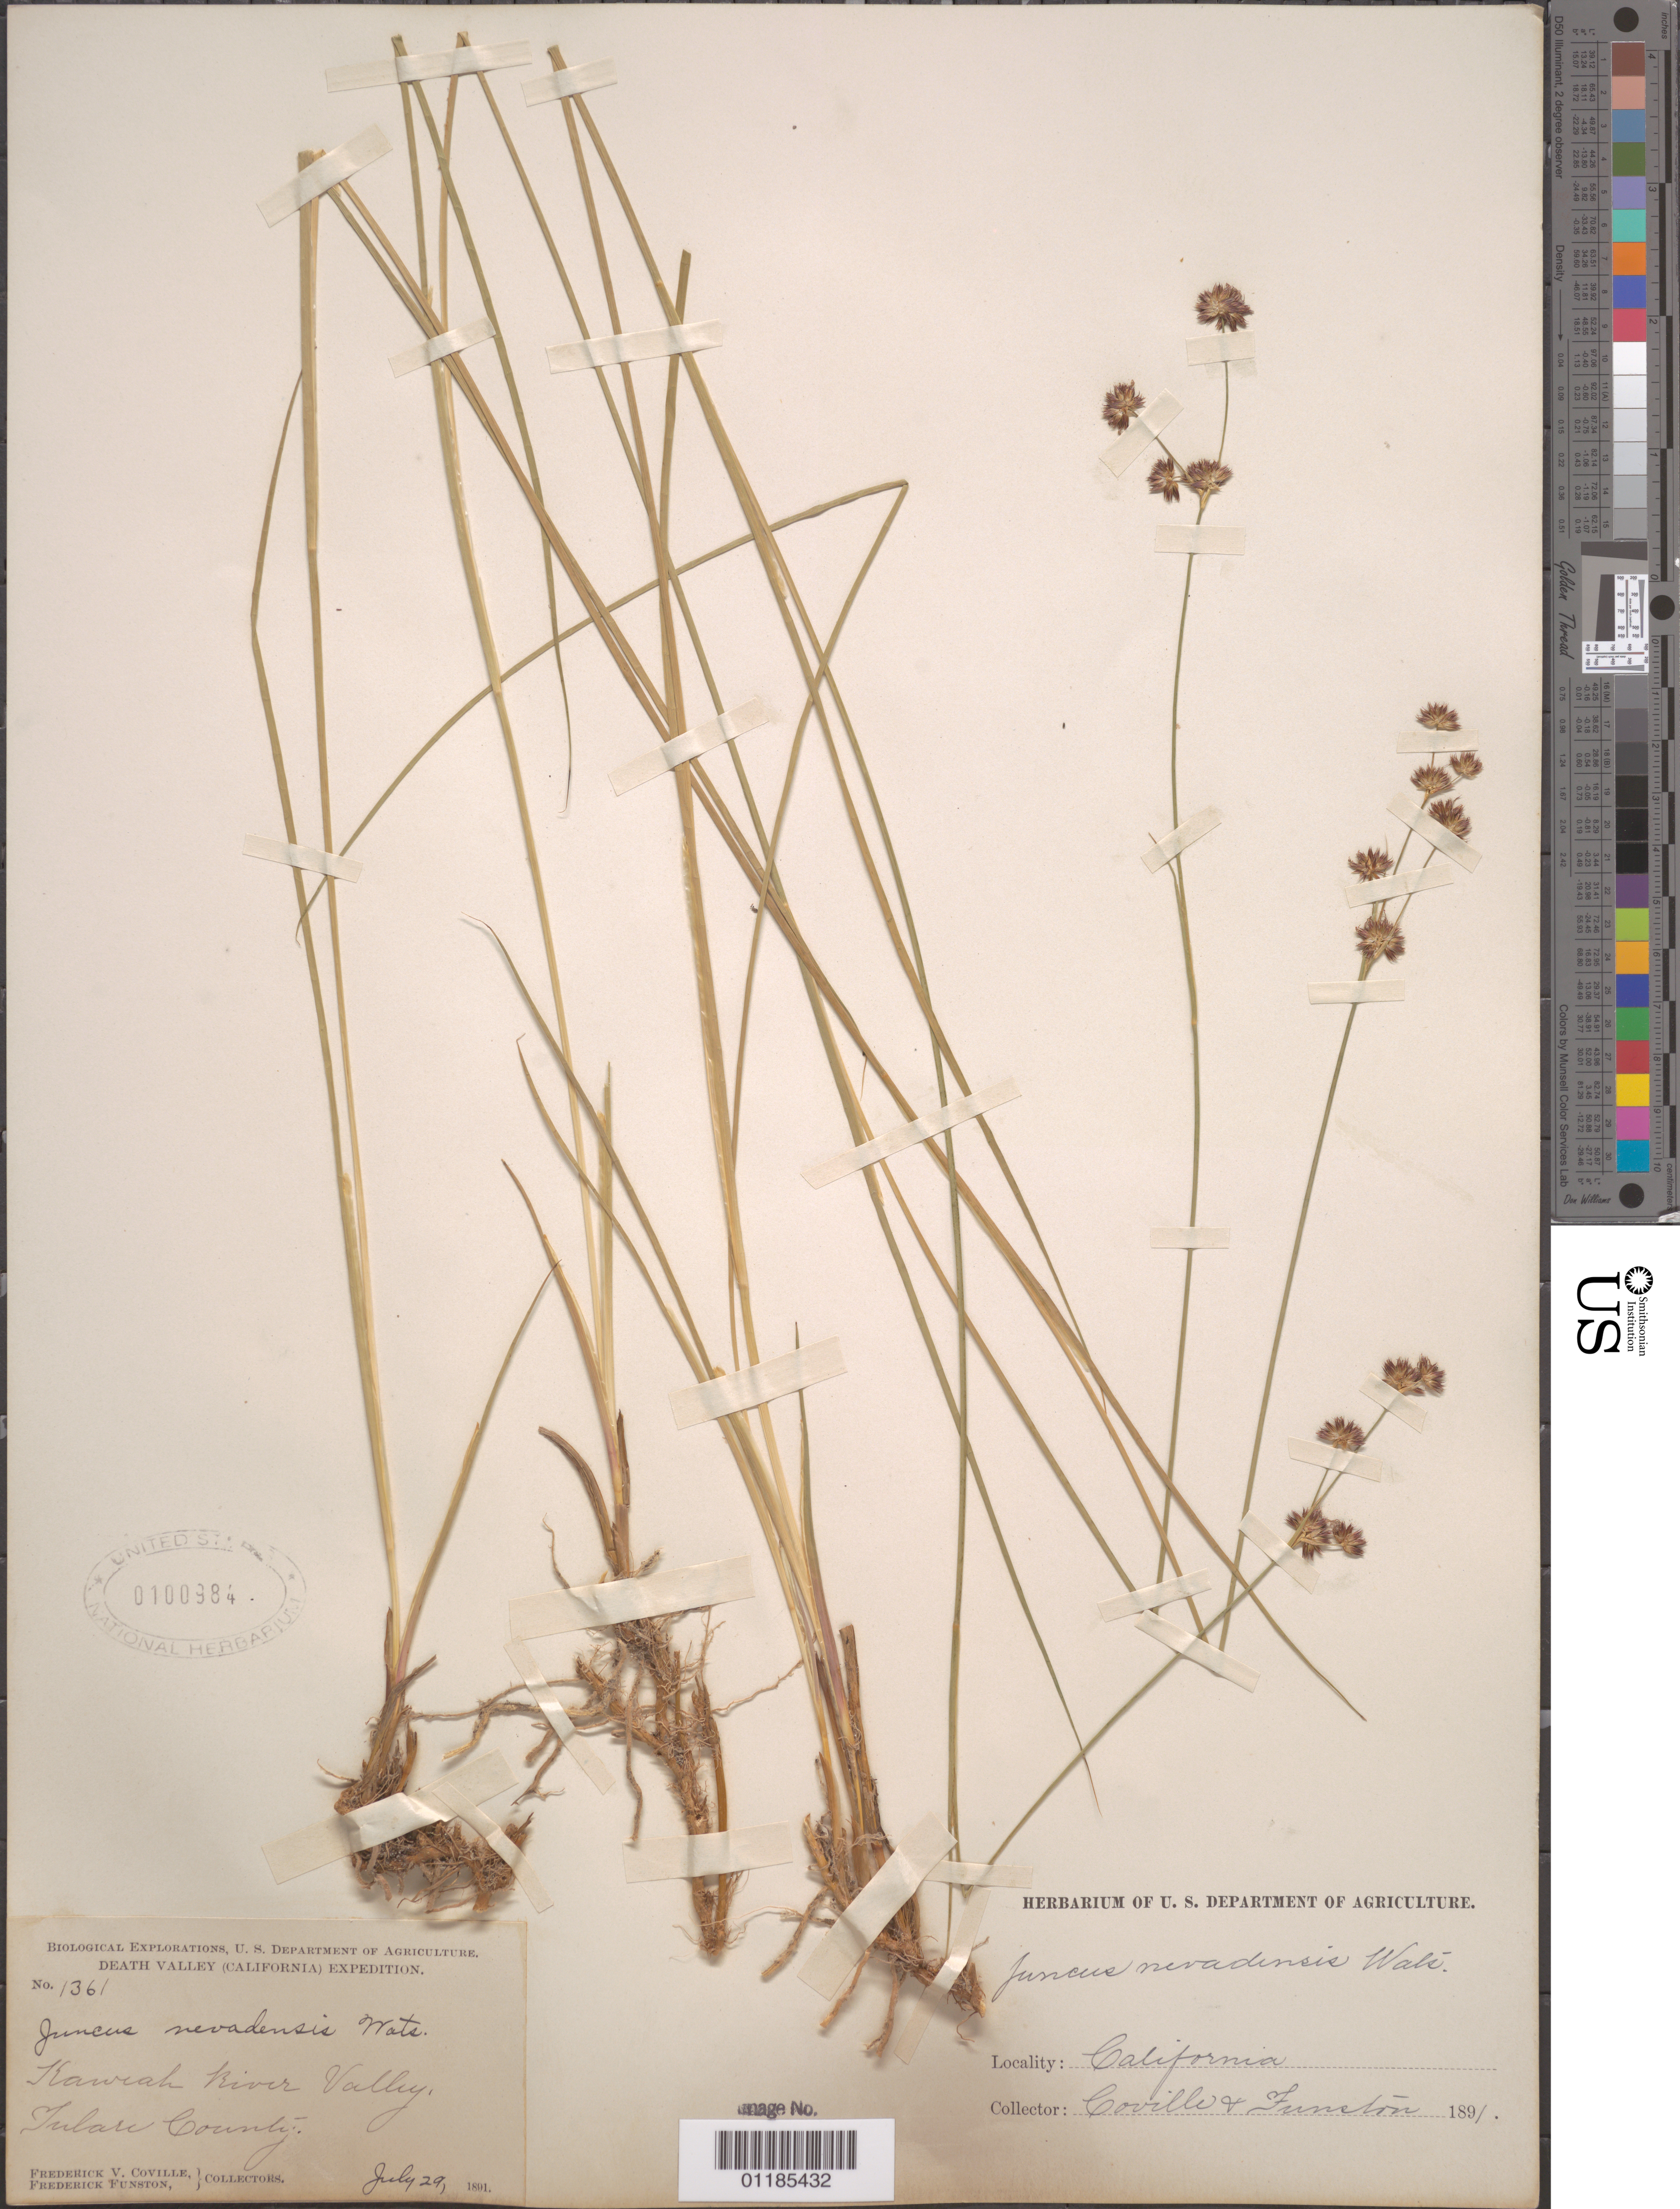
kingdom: Plantae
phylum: Tracheophyta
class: Liliopsida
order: Poales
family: Juncaceae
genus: Juncus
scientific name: Juncus nevadensis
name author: S. Watson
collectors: F. V. Coville & F. Funston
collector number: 1361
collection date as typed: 29 Aug 1891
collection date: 1891-08-29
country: United States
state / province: California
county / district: Tulare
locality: Kaweah River Valley.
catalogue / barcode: US 100984